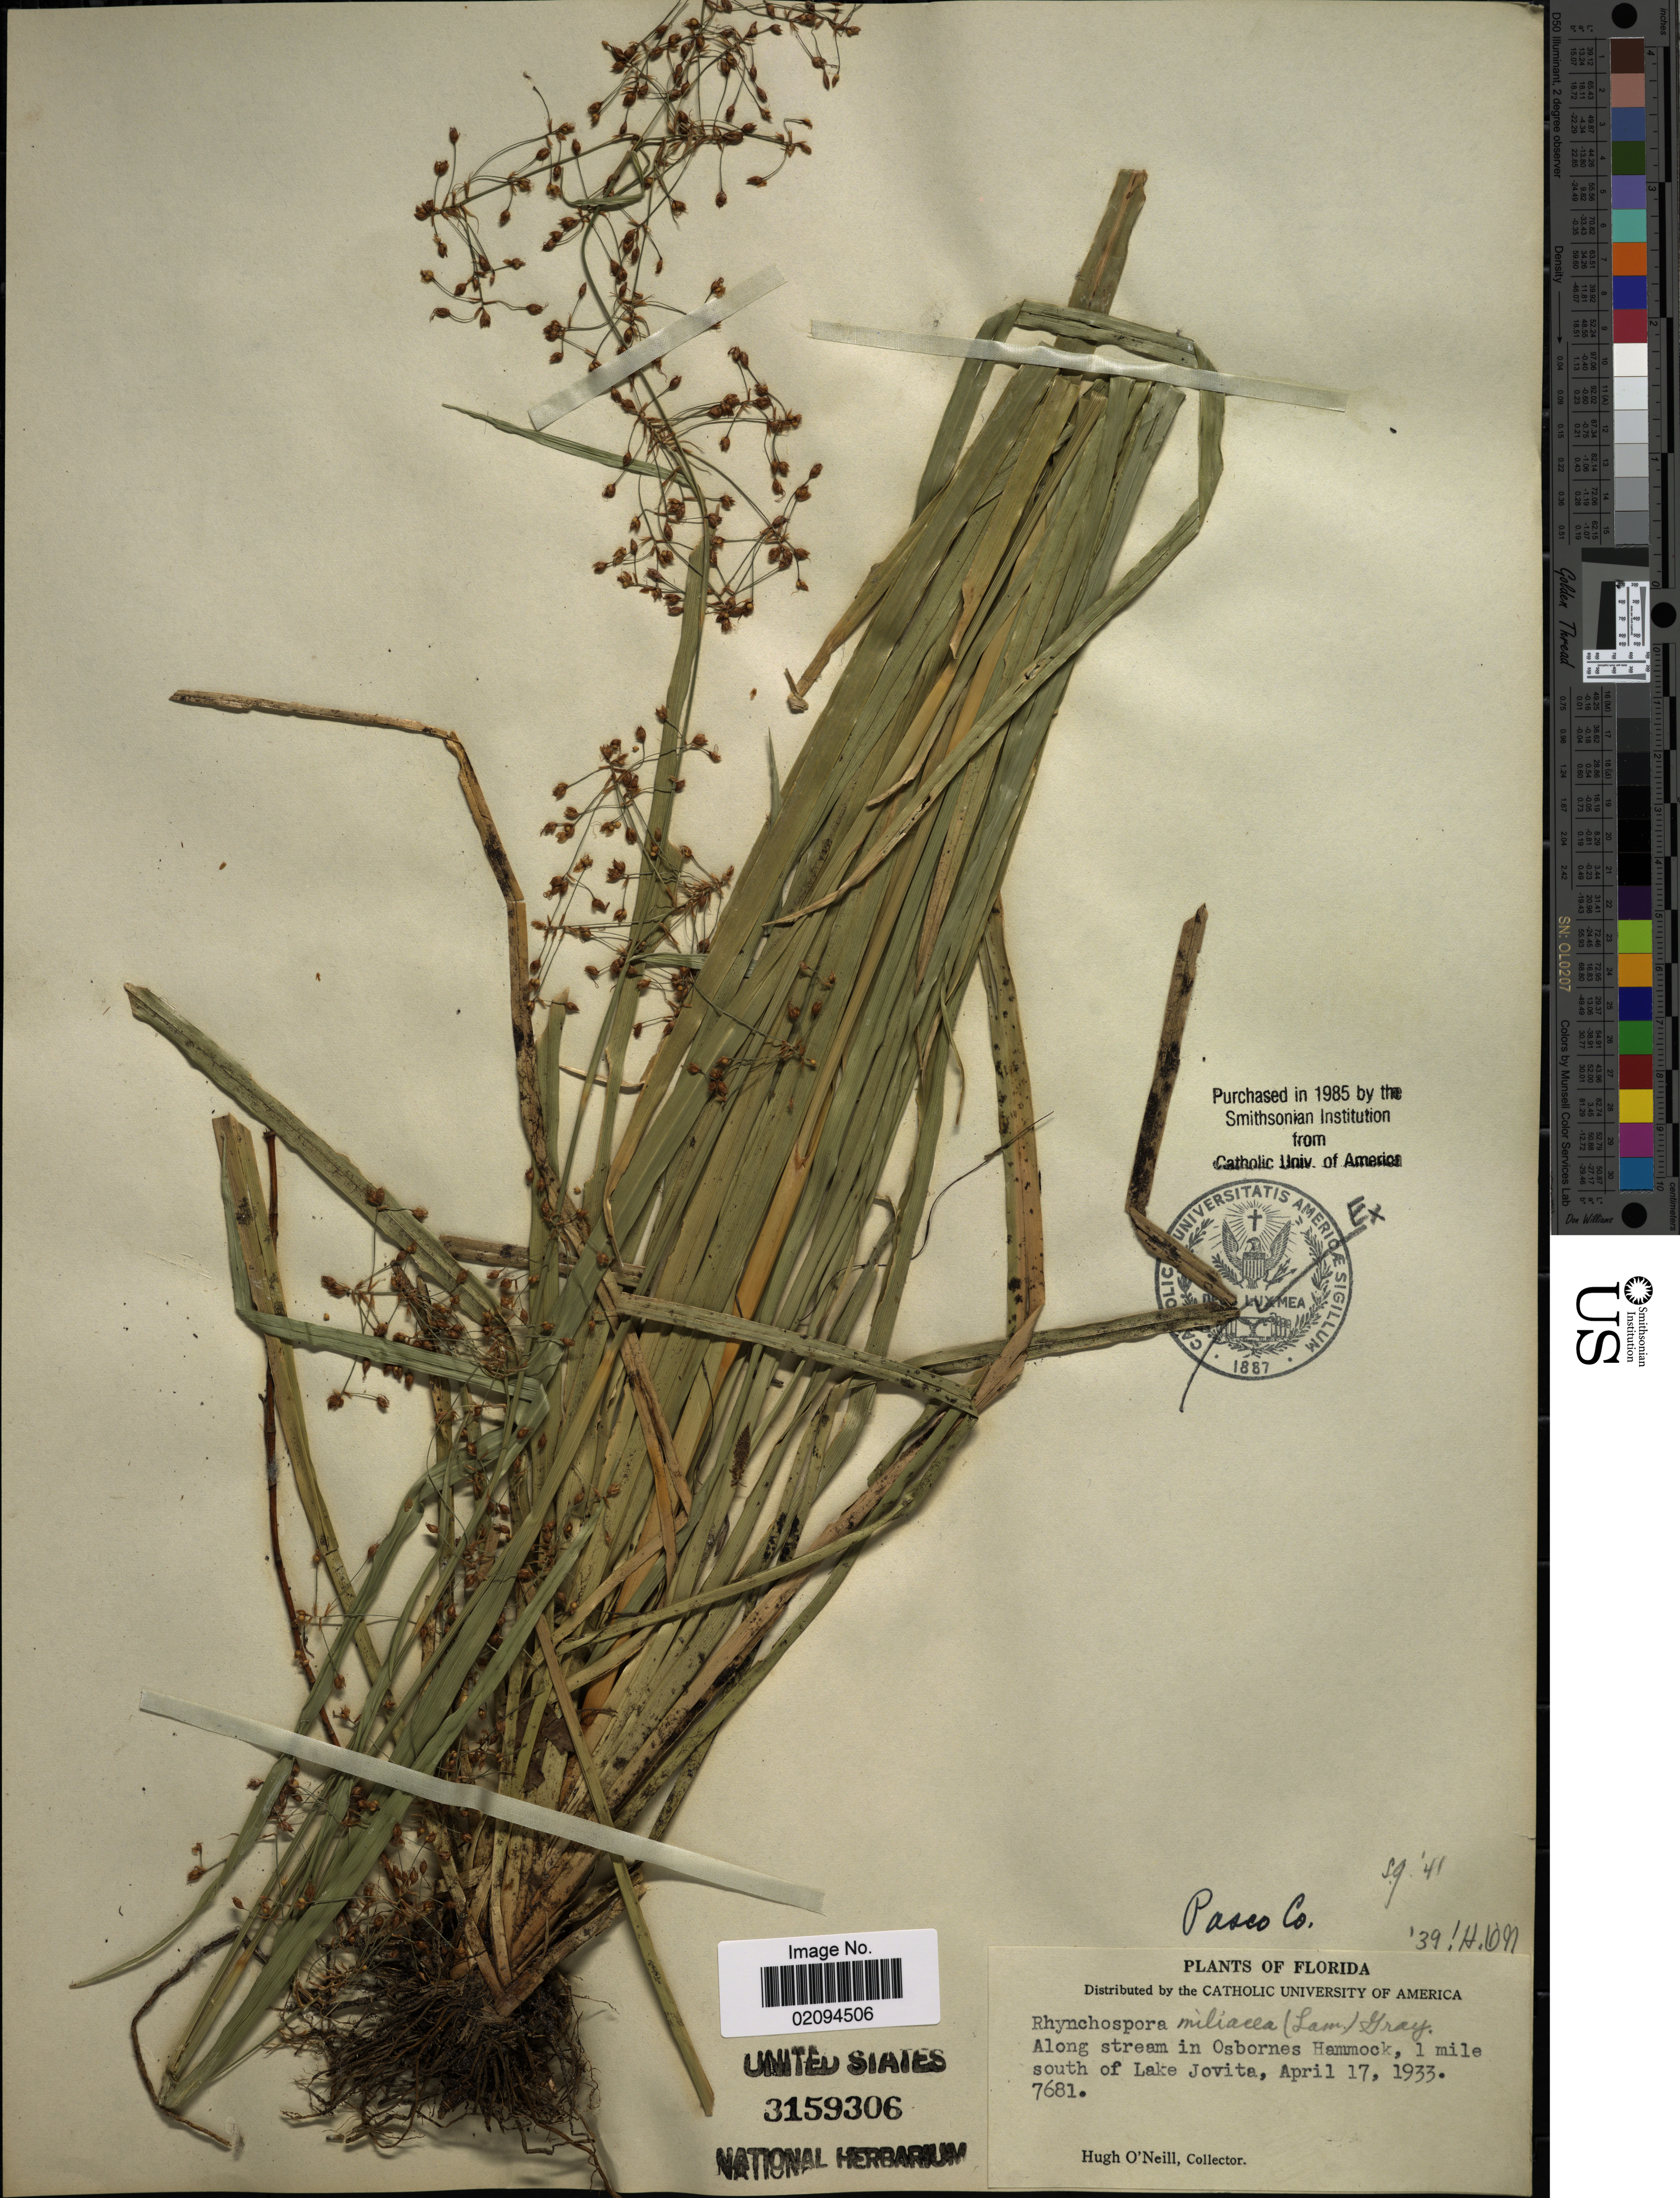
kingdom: Plantae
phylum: Tracheophyta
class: Liliopsida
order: Poales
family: Cyperaceae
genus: Rhynchospora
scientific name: Rhynchospora miliacea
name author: (Lam.) A. Gray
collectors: H. O'Neill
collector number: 7681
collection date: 1933-04-17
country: United States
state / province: Florida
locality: Along stream in Osbornes Hammock, 1 mile south of Lake Jovita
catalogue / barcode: US 3159306